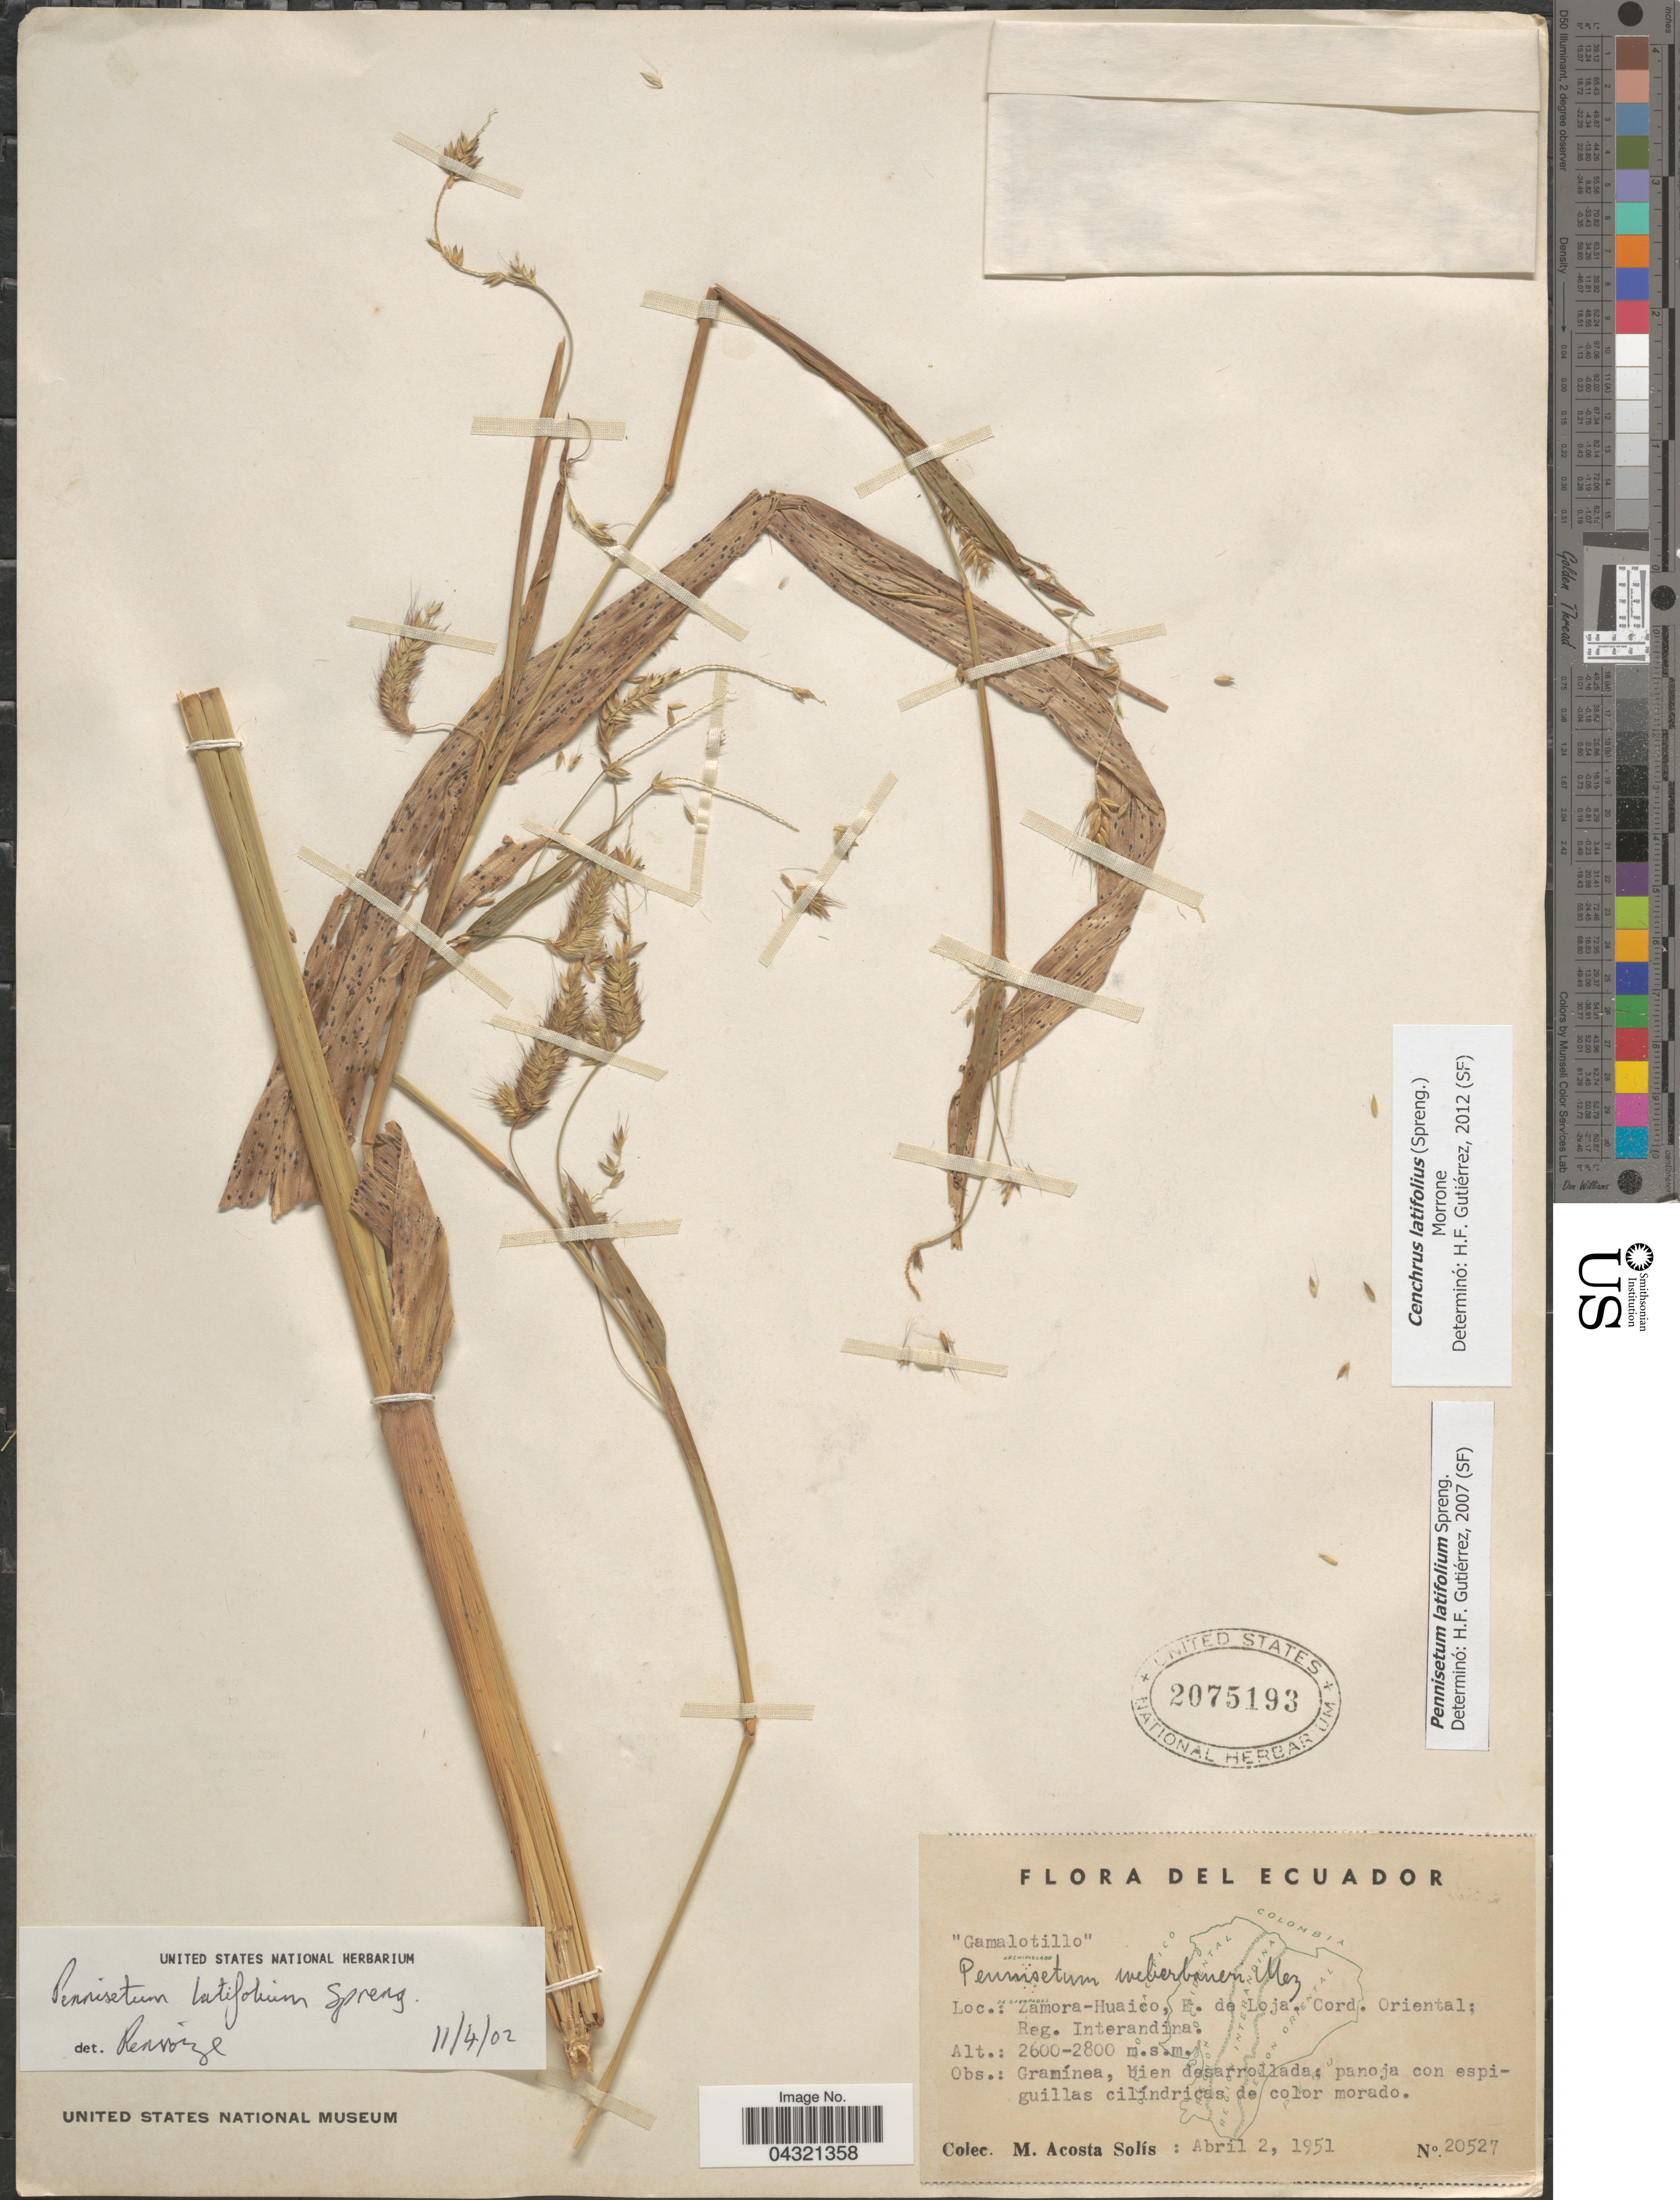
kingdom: Plantae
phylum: Tracheophyta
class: Liliopsida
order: Poales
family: Poaceae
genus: Cenchrus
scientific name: Cenchrus latifolius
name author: (Spreng.) Morrone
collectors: M. Acosta Solis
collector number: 20527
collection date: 1951-04-02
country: Ecuador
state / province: Loja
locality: Zamora-Huaico, E. de Loja. Cord. Oriental; Reg. Interandina.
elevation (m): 2600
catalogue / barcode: US 2075193